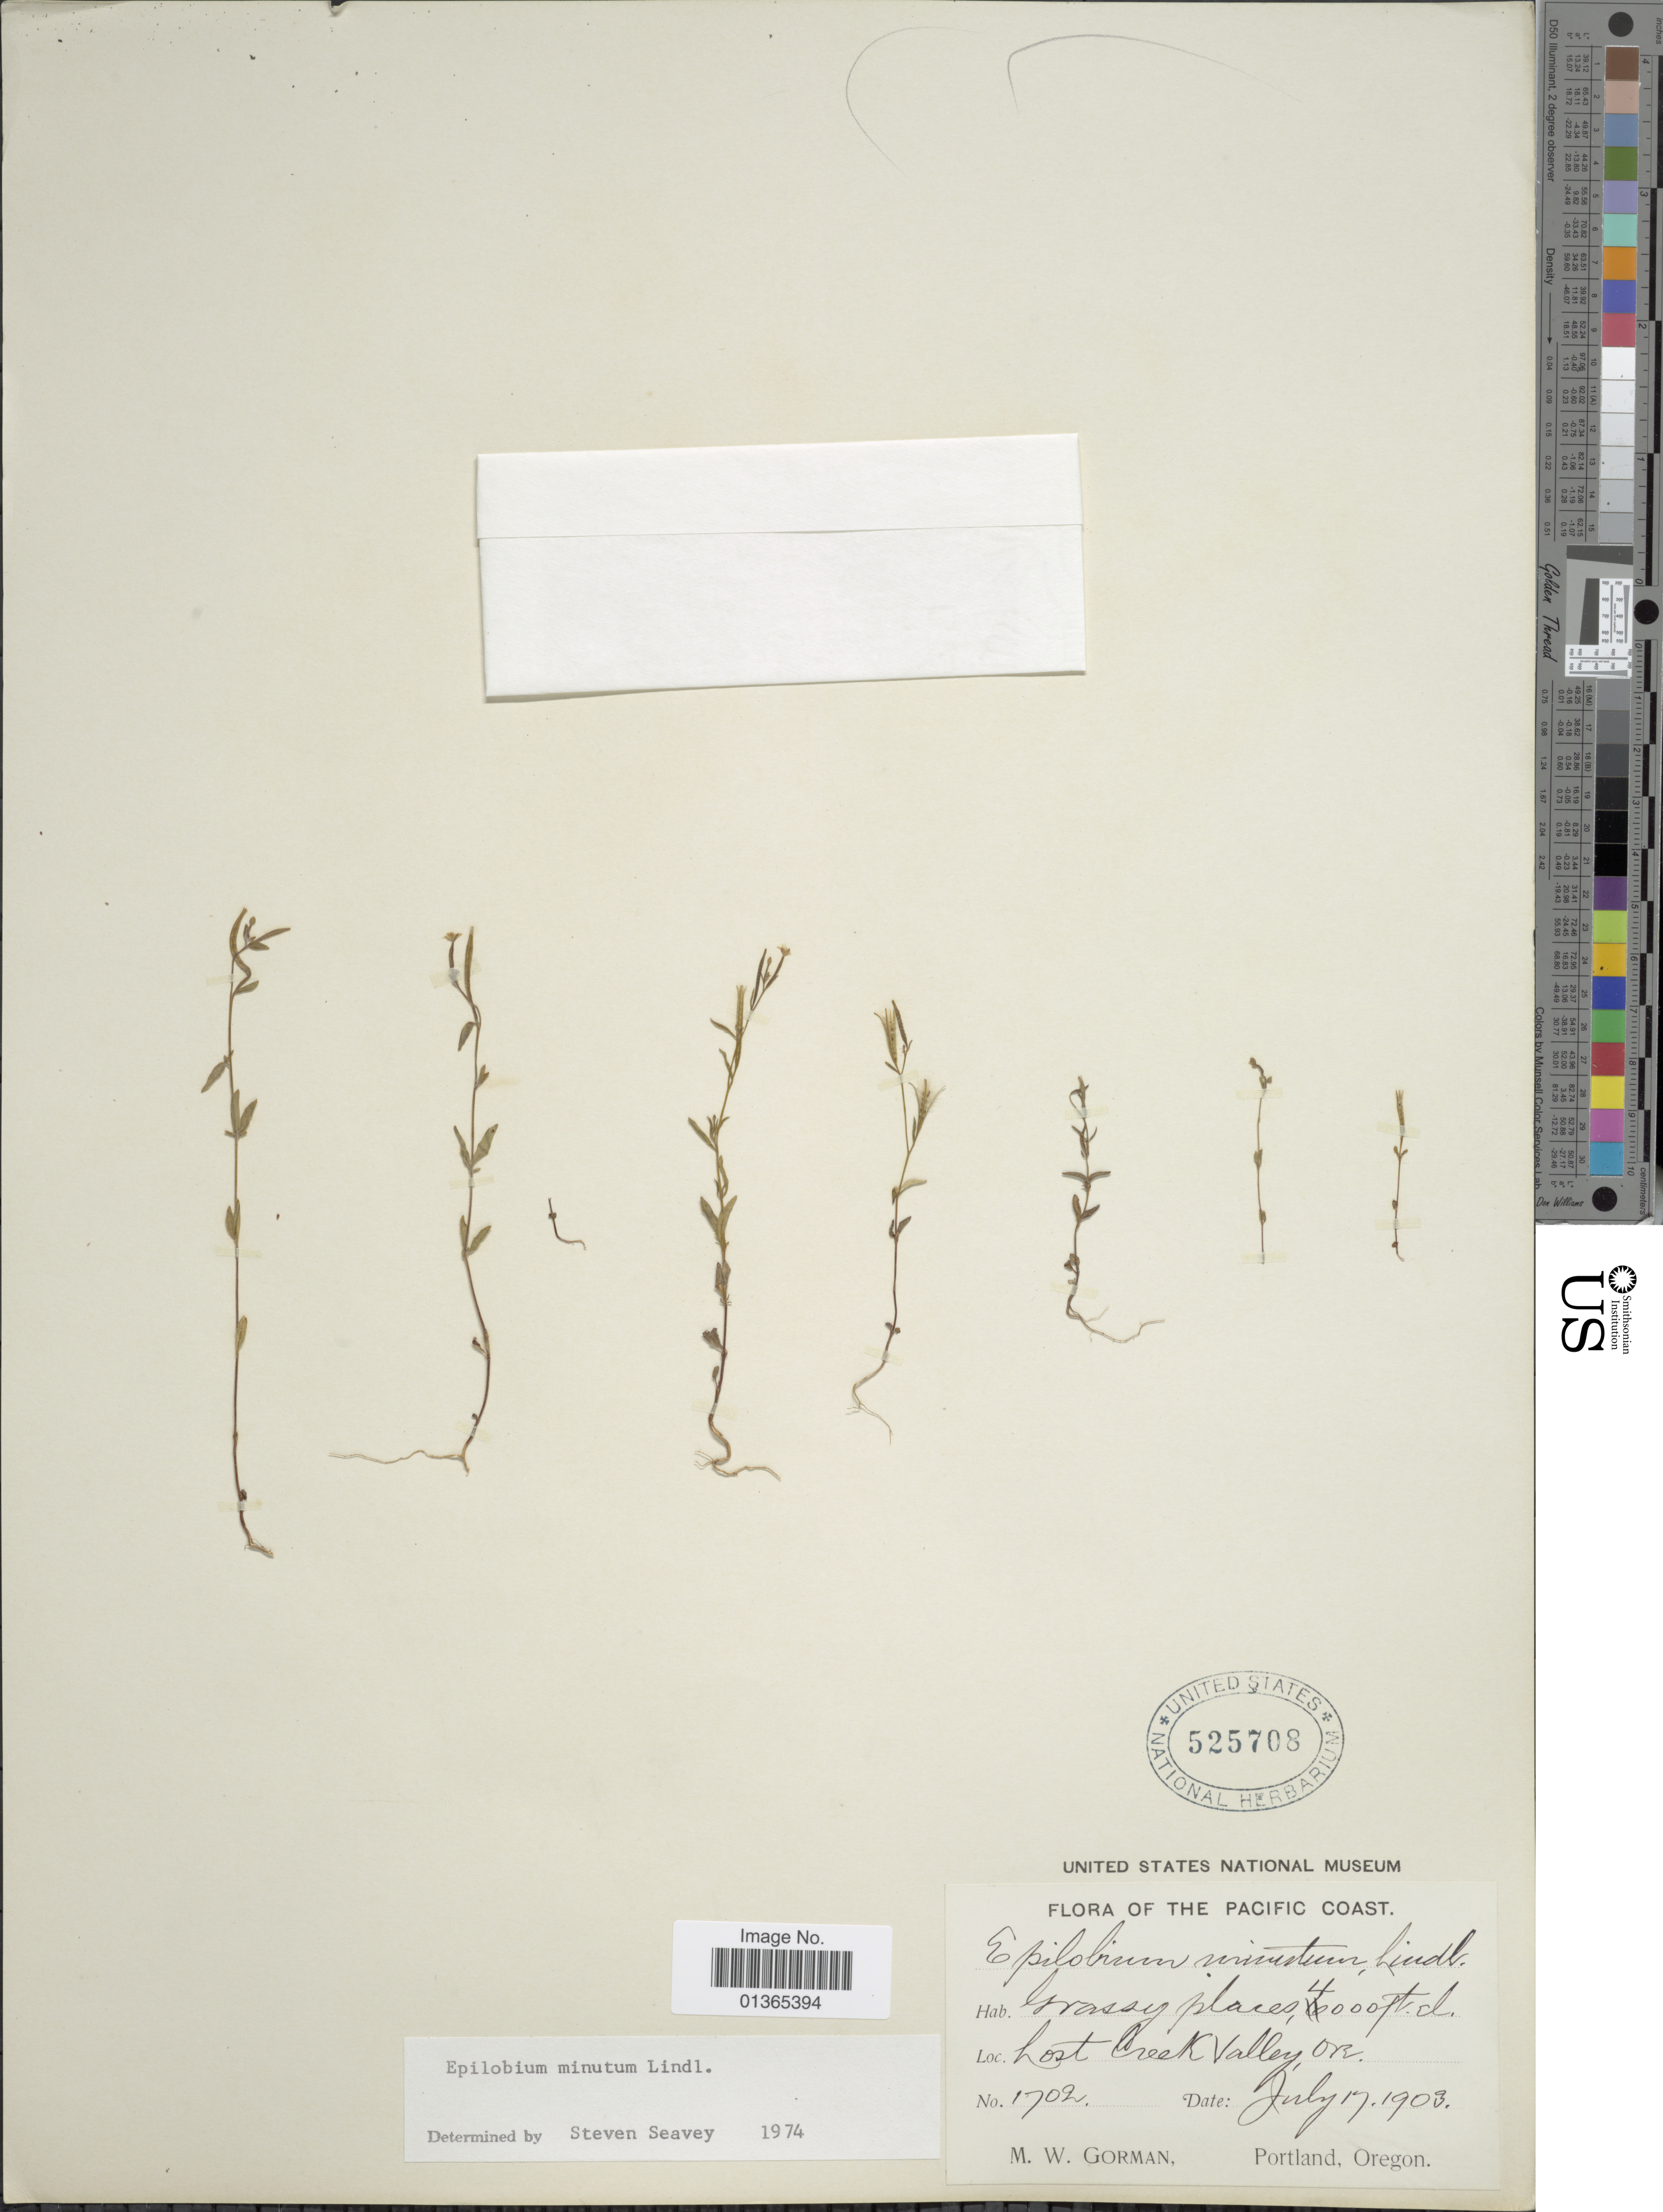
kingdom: Plantae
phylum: Tracheophyta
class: Magnoliopsida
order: Myrtales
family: Onagraceae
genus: Epilobium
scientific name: Epilobium minutum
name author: Lindl. ex Lehm.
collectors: M. W. Gorman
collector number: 1702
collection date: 1903-07-17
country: United States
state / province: Oregon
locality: Pacific Coast. Lost Creek Valley.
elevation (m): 1219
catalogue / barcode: US 525708